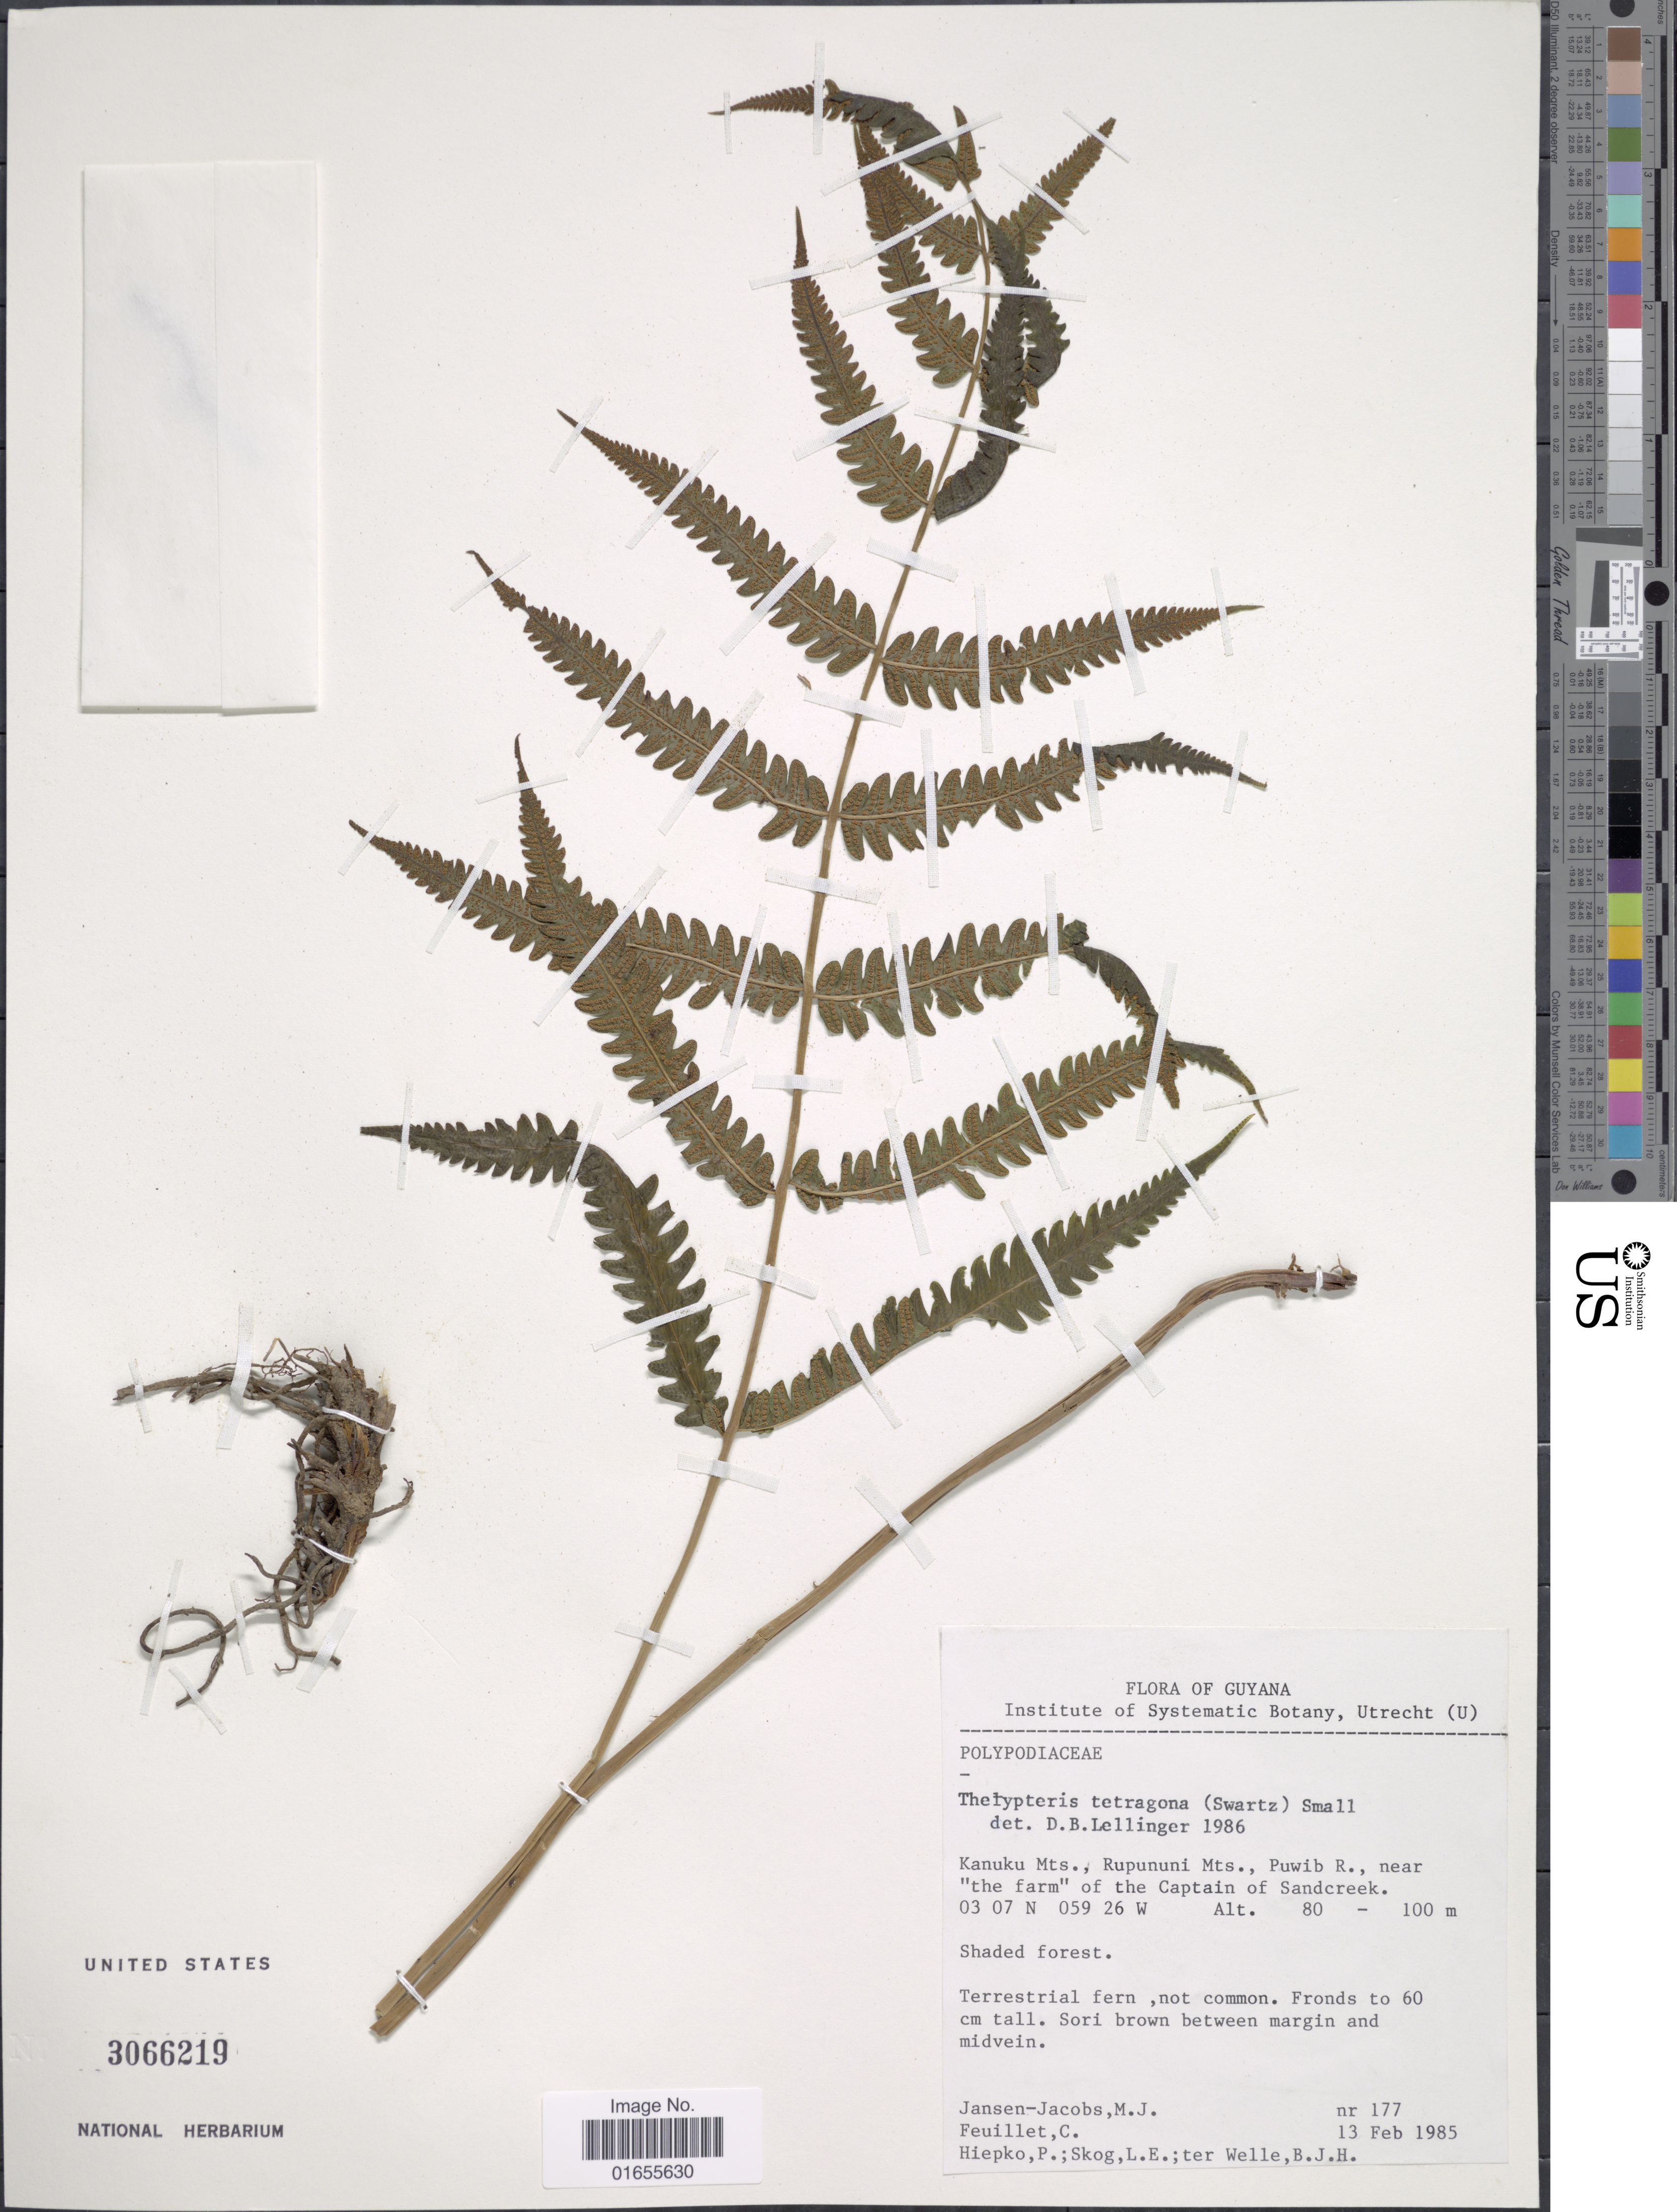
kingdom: Plantae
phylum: Tracheophyta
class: Polypodiopsida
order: Polypodiales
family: Thelypteridaceae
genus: Goniopteris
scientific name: Goniopteris tetragona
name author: (C. Presl) Sw.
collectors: M. J. Jansen-Jacobs, C. Feuillet, P. H. Hiepko, L. E. Skog & B. ter Welle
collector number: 177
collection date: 1985-02-13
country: Guyana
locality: Kanuku Mts. Rupununi Mts. Puwib R. near "The farm" of the Captain of Sandcreek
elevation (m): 80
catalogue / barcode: US 3066219